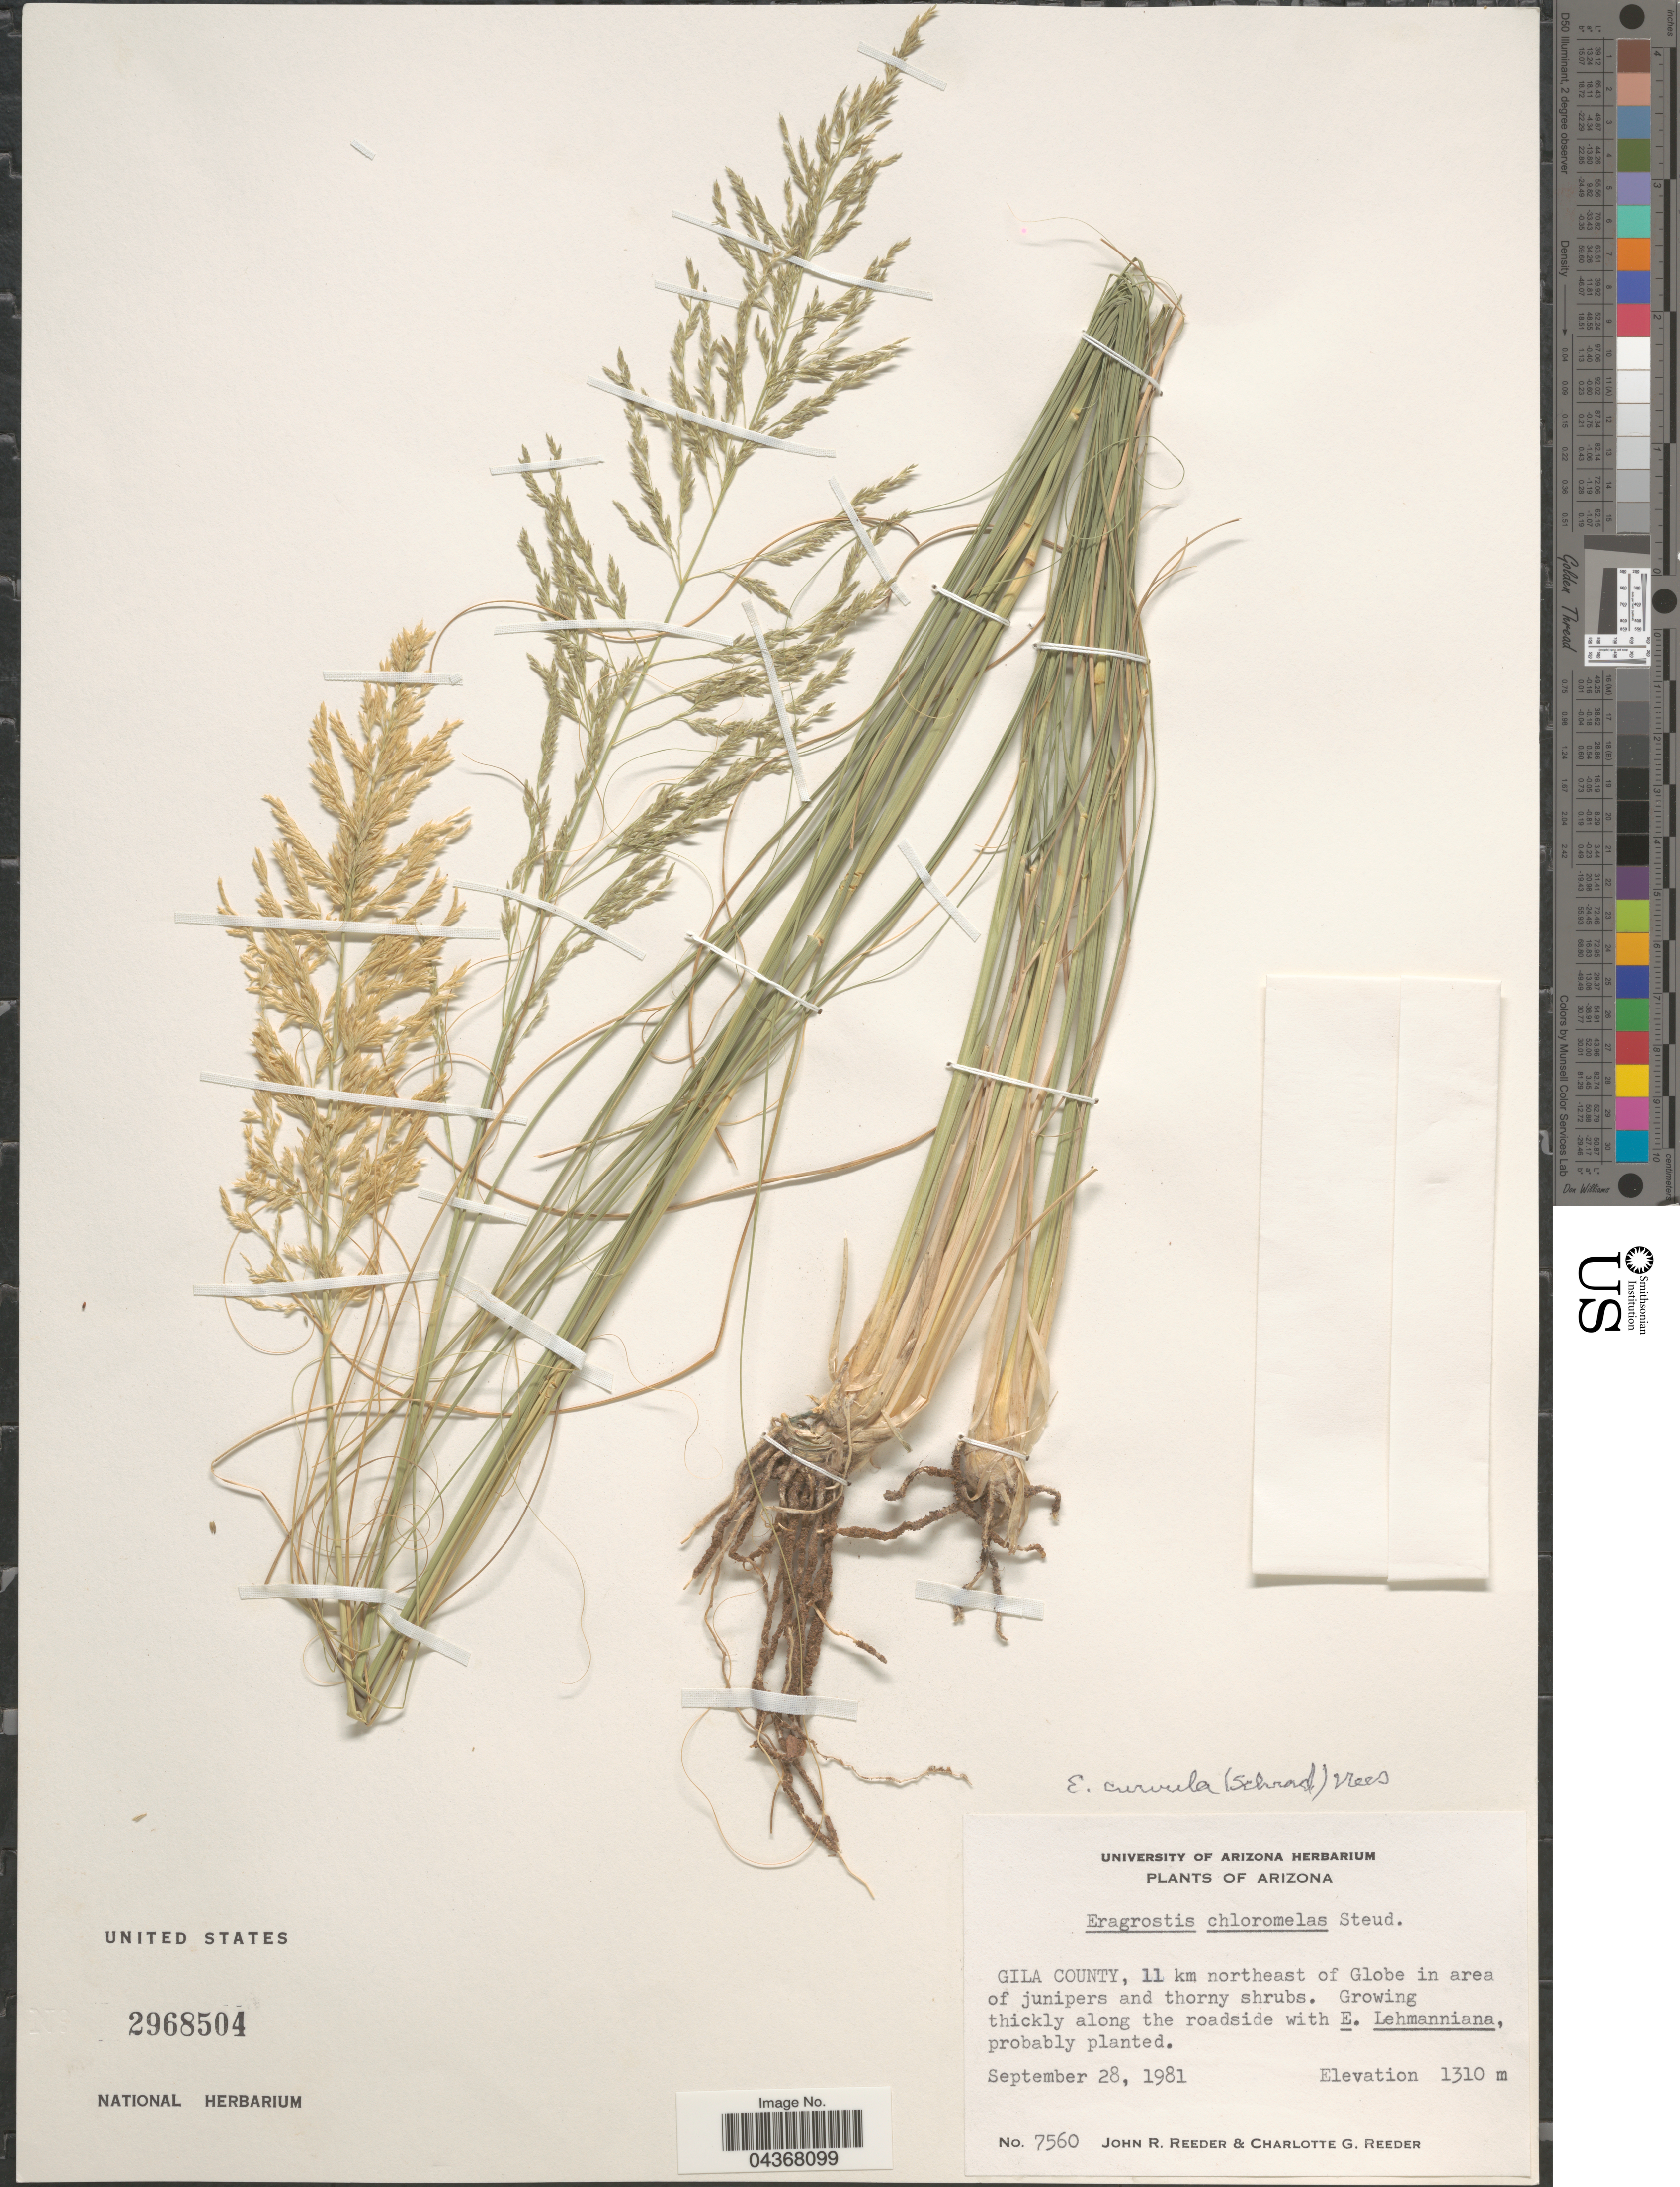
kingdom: Plantae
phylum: Tracheophyta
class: Liliopsida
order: Poales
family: Poaceae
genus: Eragrostis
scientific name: Eragrostis curvula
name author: (Schrad.) Nees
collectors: J. R. Reeder & C. G. Reeder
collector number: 7560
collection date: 1981-09-28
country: United States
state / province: Arizona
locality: Gila County, 11 km northeast of Globe in area of junipers and thorny shrubs.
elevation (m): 1310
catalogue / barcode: US 2968504